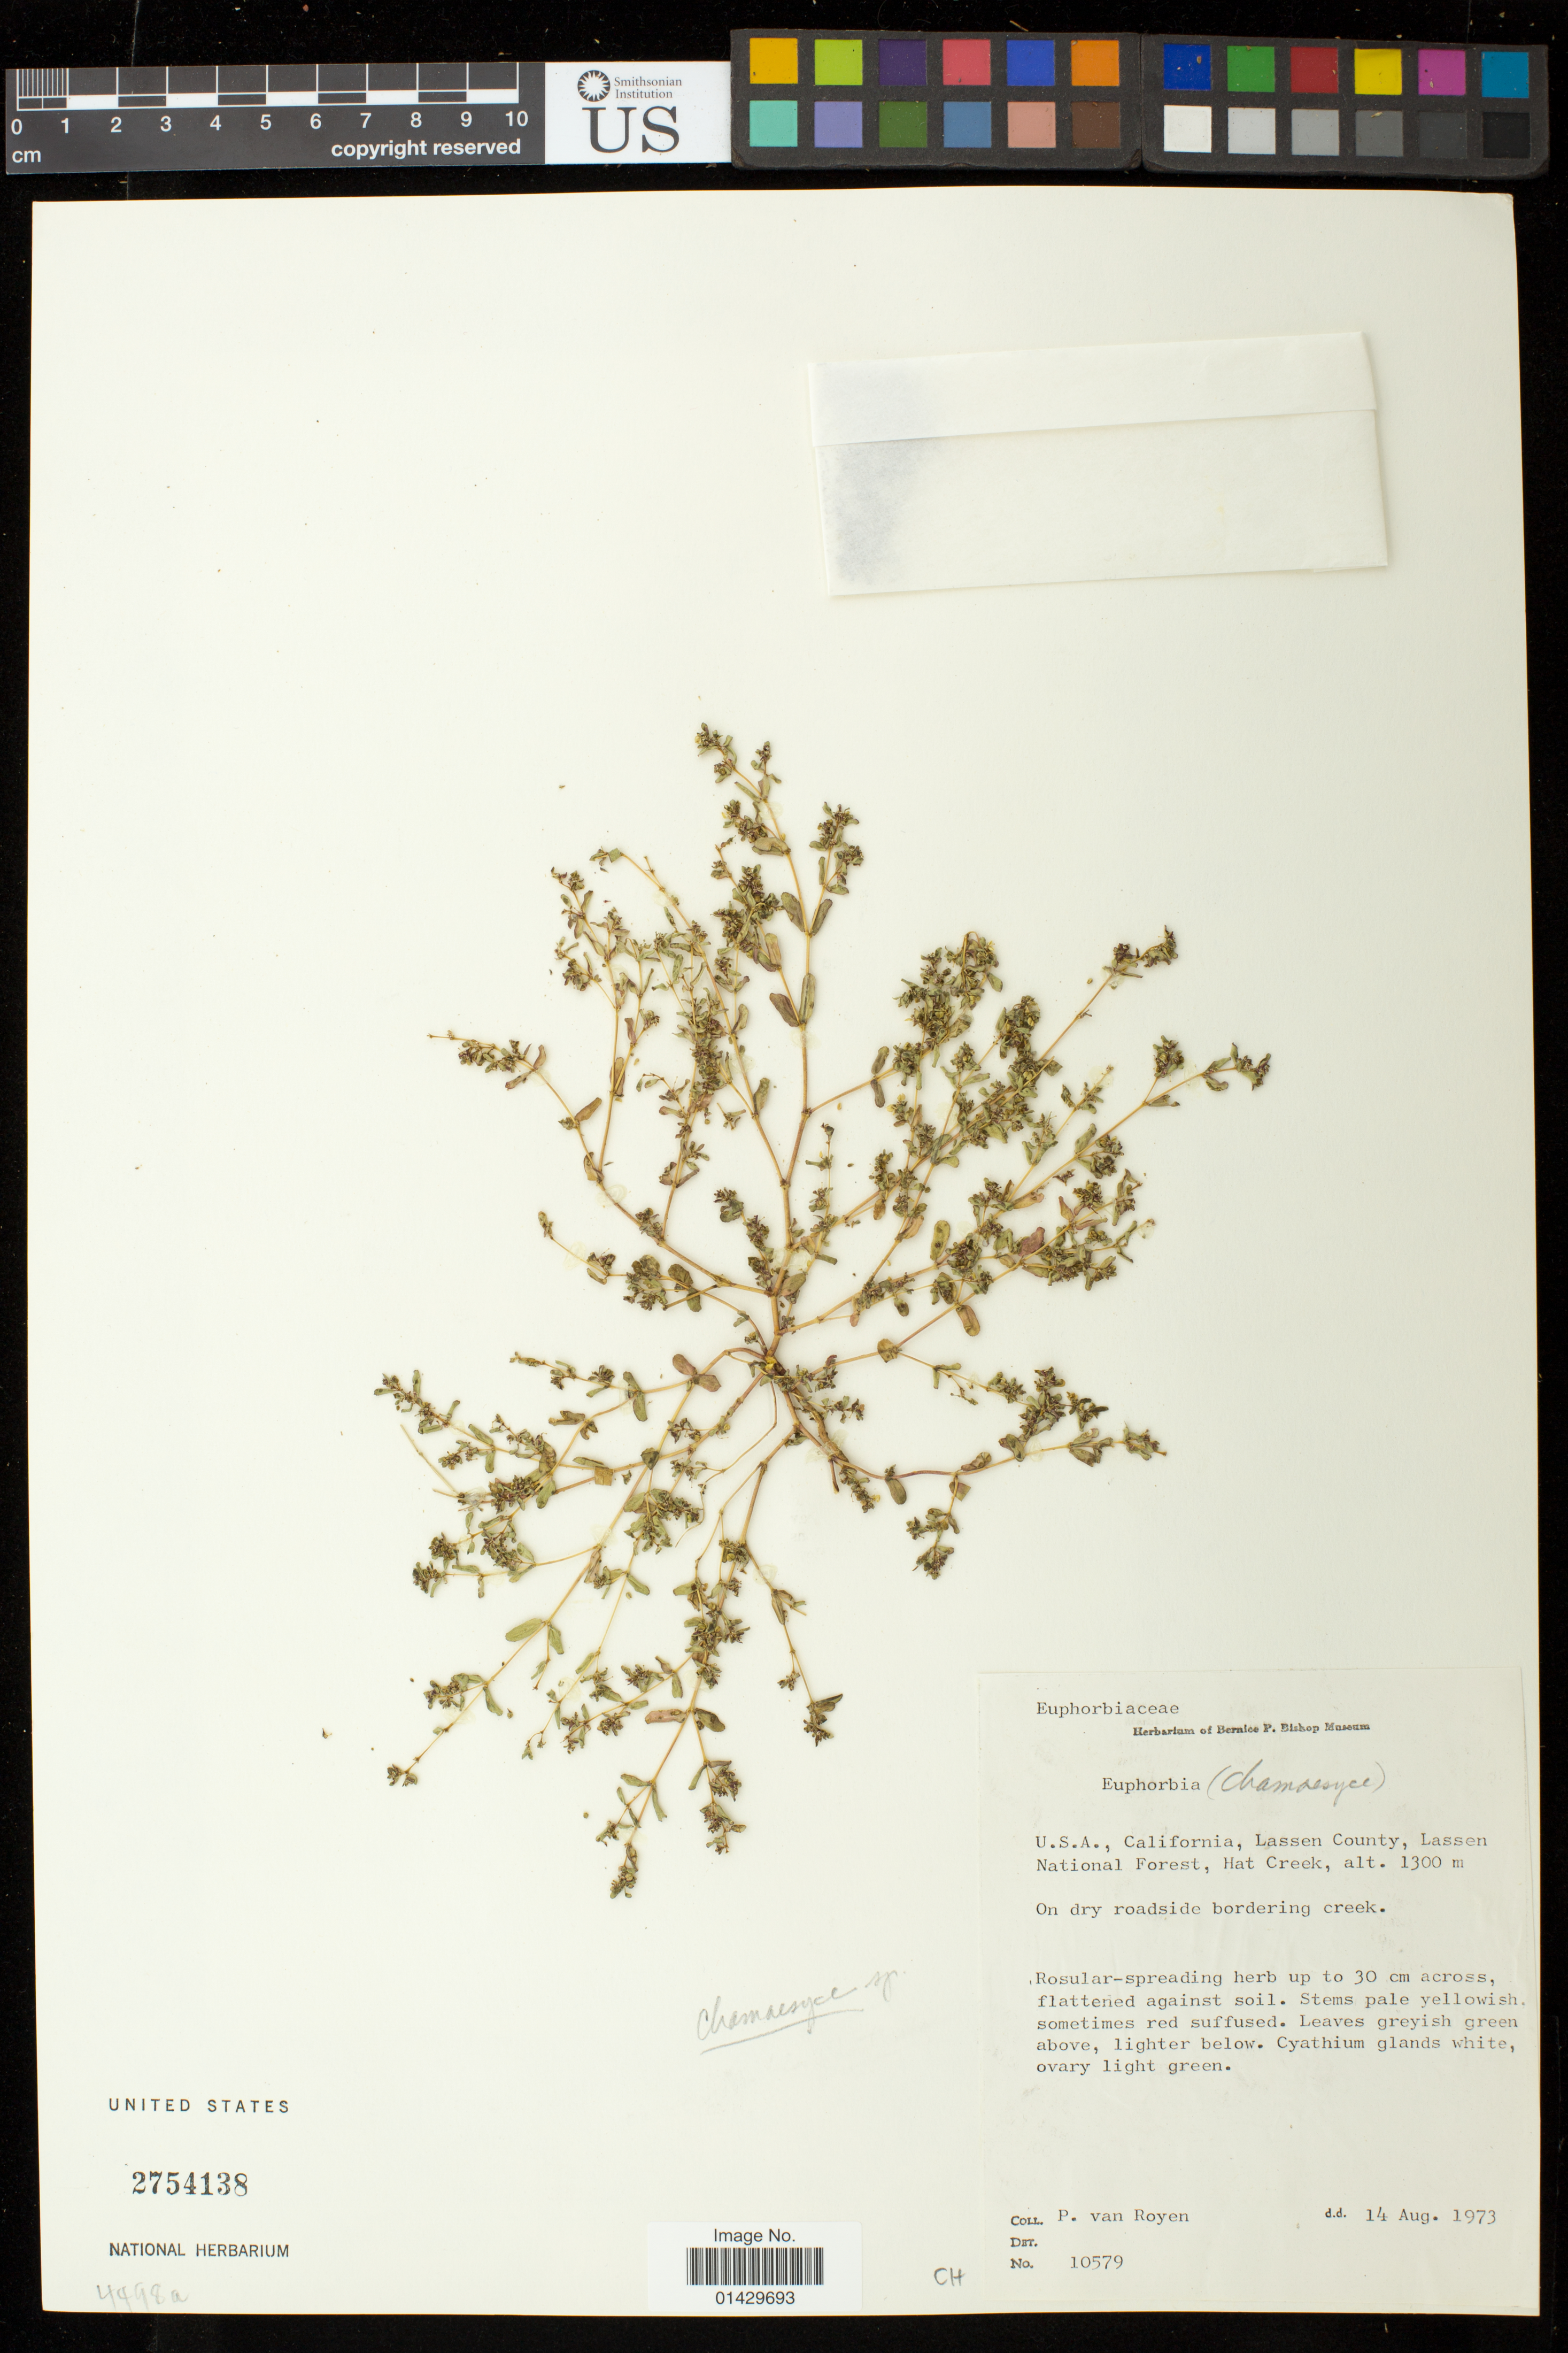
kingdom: Plantae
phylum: Tracheophyta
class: Magnoliopsida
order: Malpighiales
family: Euphorbiaceae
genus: Euphorbia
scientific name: Euphorbia sp.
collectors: P. van Royen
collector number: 10579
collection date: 1973-08-14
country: United States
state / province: California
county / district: Lassen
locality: Lassen National Forest, Hat Creek, alt. 1300 m; On dry roadside boarding creek.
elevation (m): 1300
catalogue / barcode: US 2754138